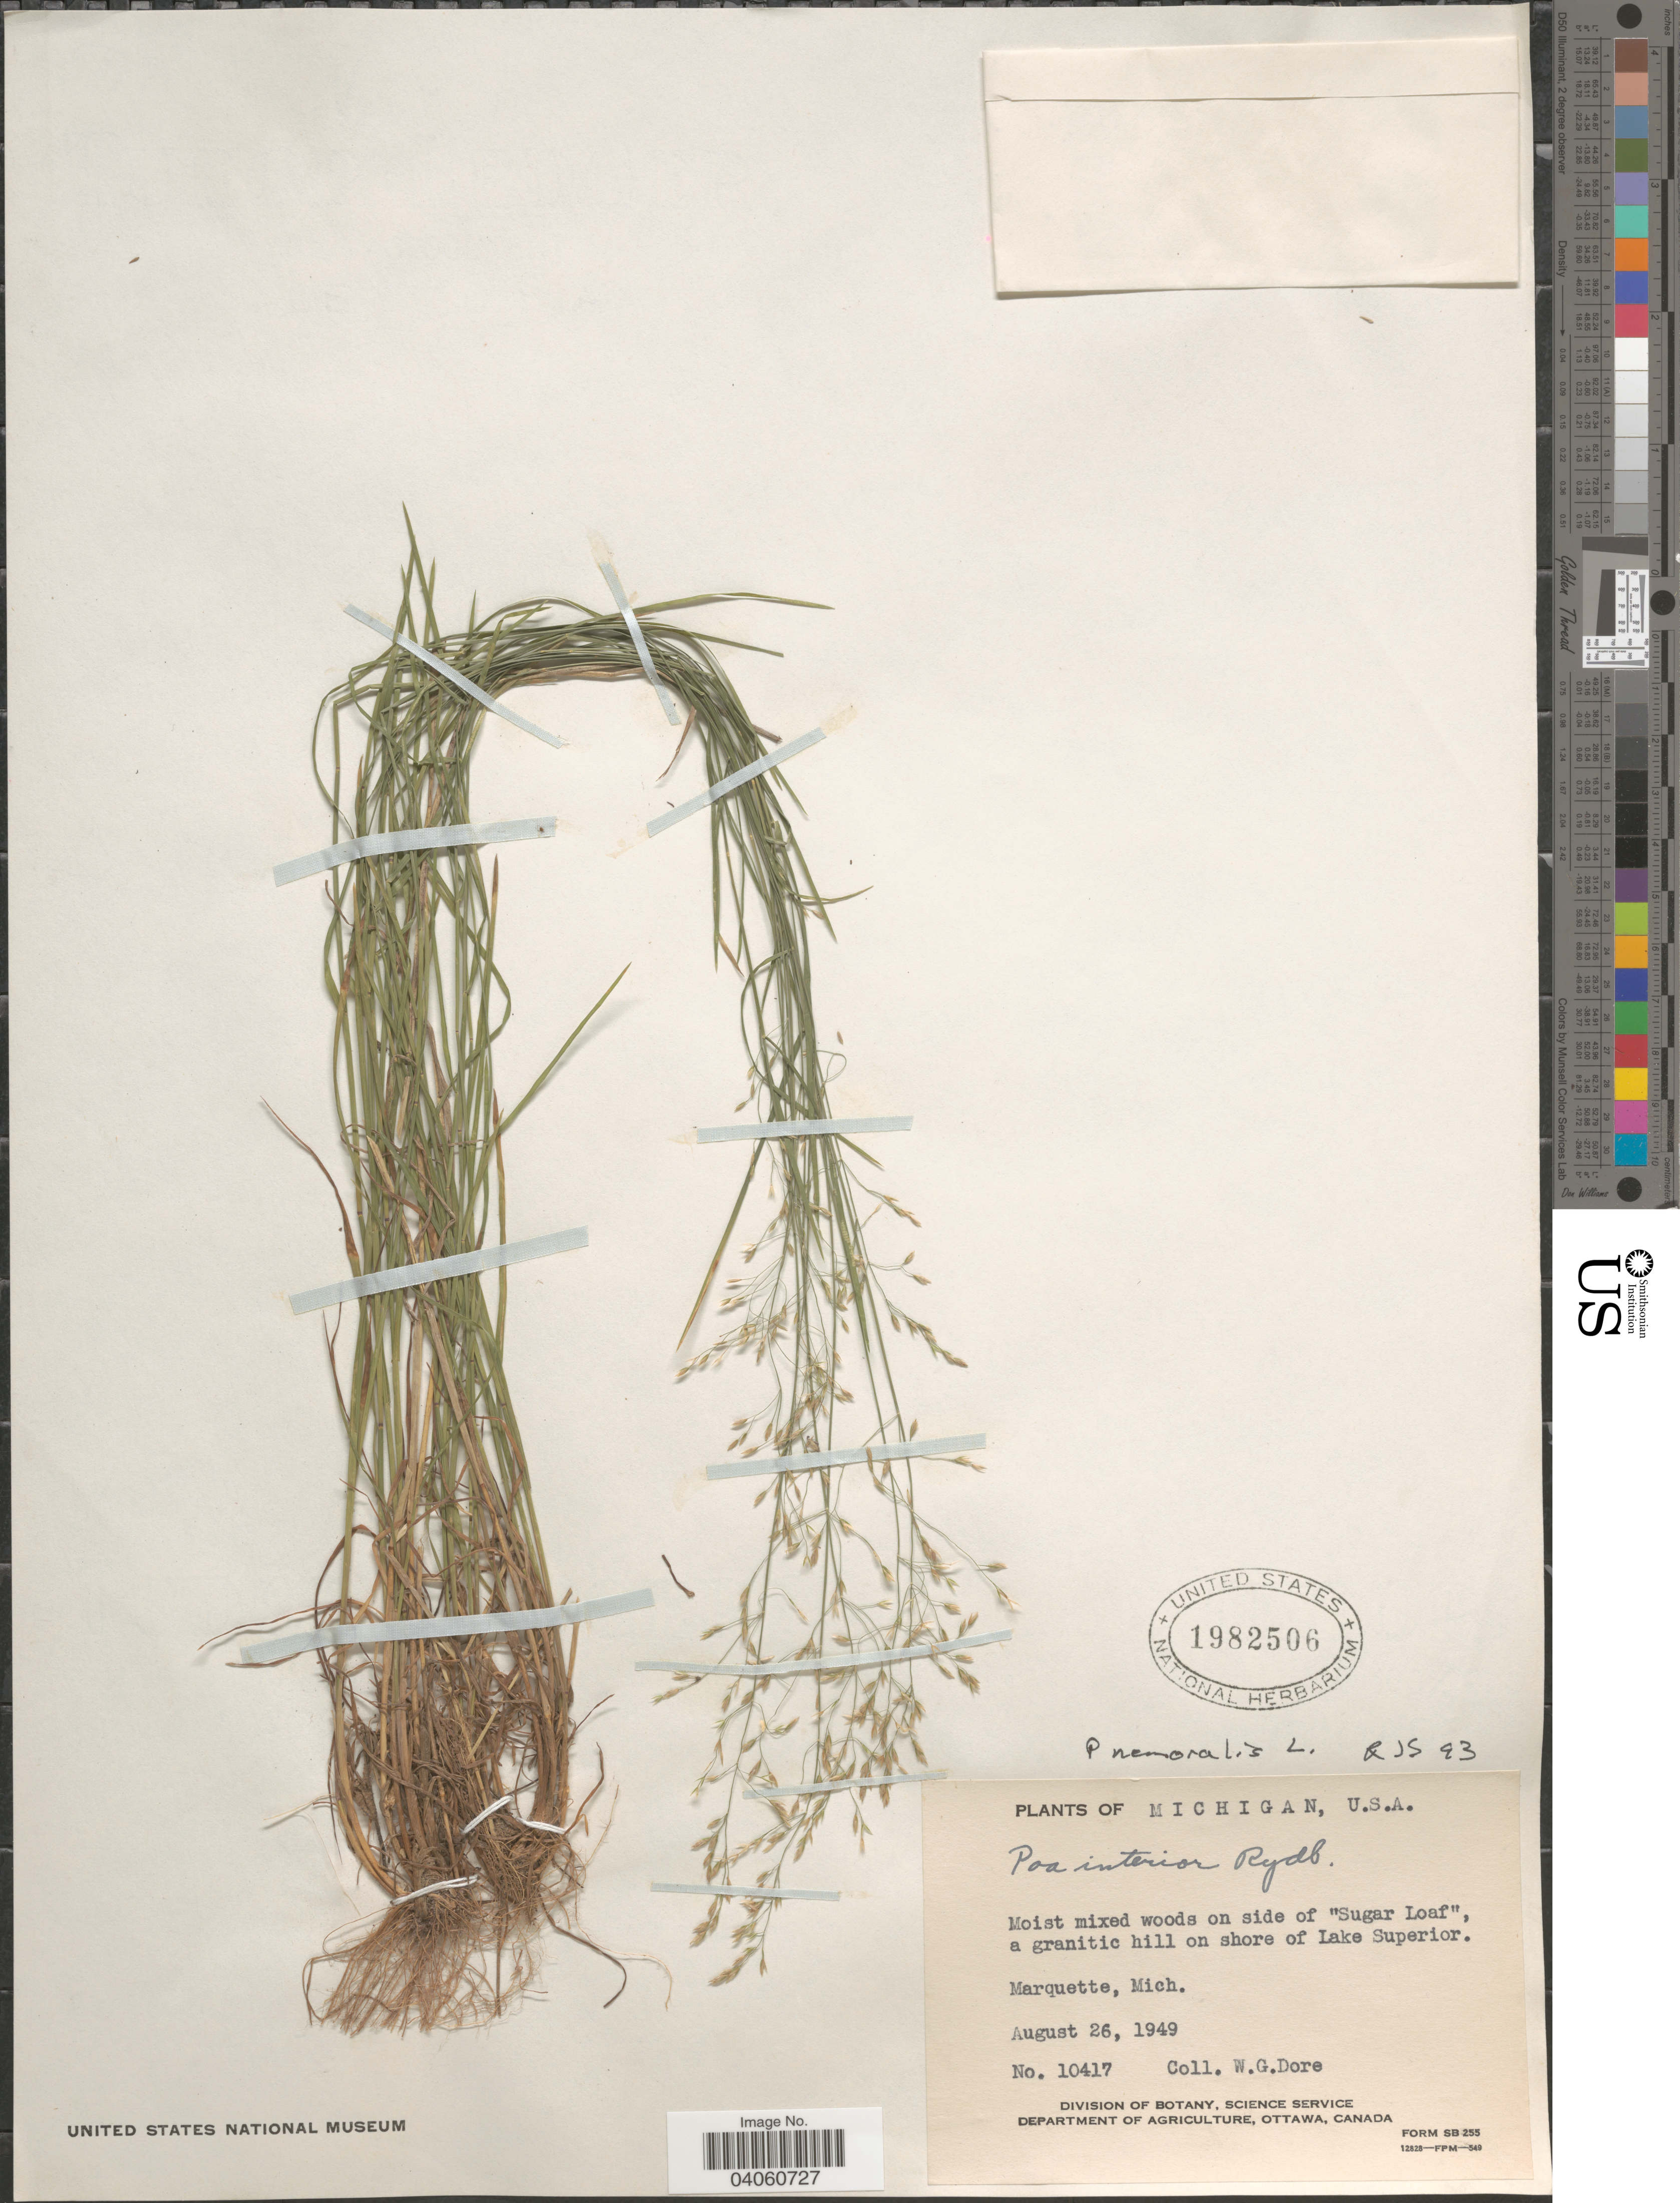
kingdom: Plantae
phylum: Tracheophyta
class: Liliopsida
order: Poales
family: Poaceae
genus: Poa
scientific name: Poa nemoralis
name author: L.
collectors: W. Dore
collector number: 10417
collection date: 1949-08-26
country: United States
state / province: Michigan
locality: Moist mixed woods on side of "Sugar Loaf", a granitic hill on shore of Lake Superior. Marquette.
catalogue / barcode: US 1982506